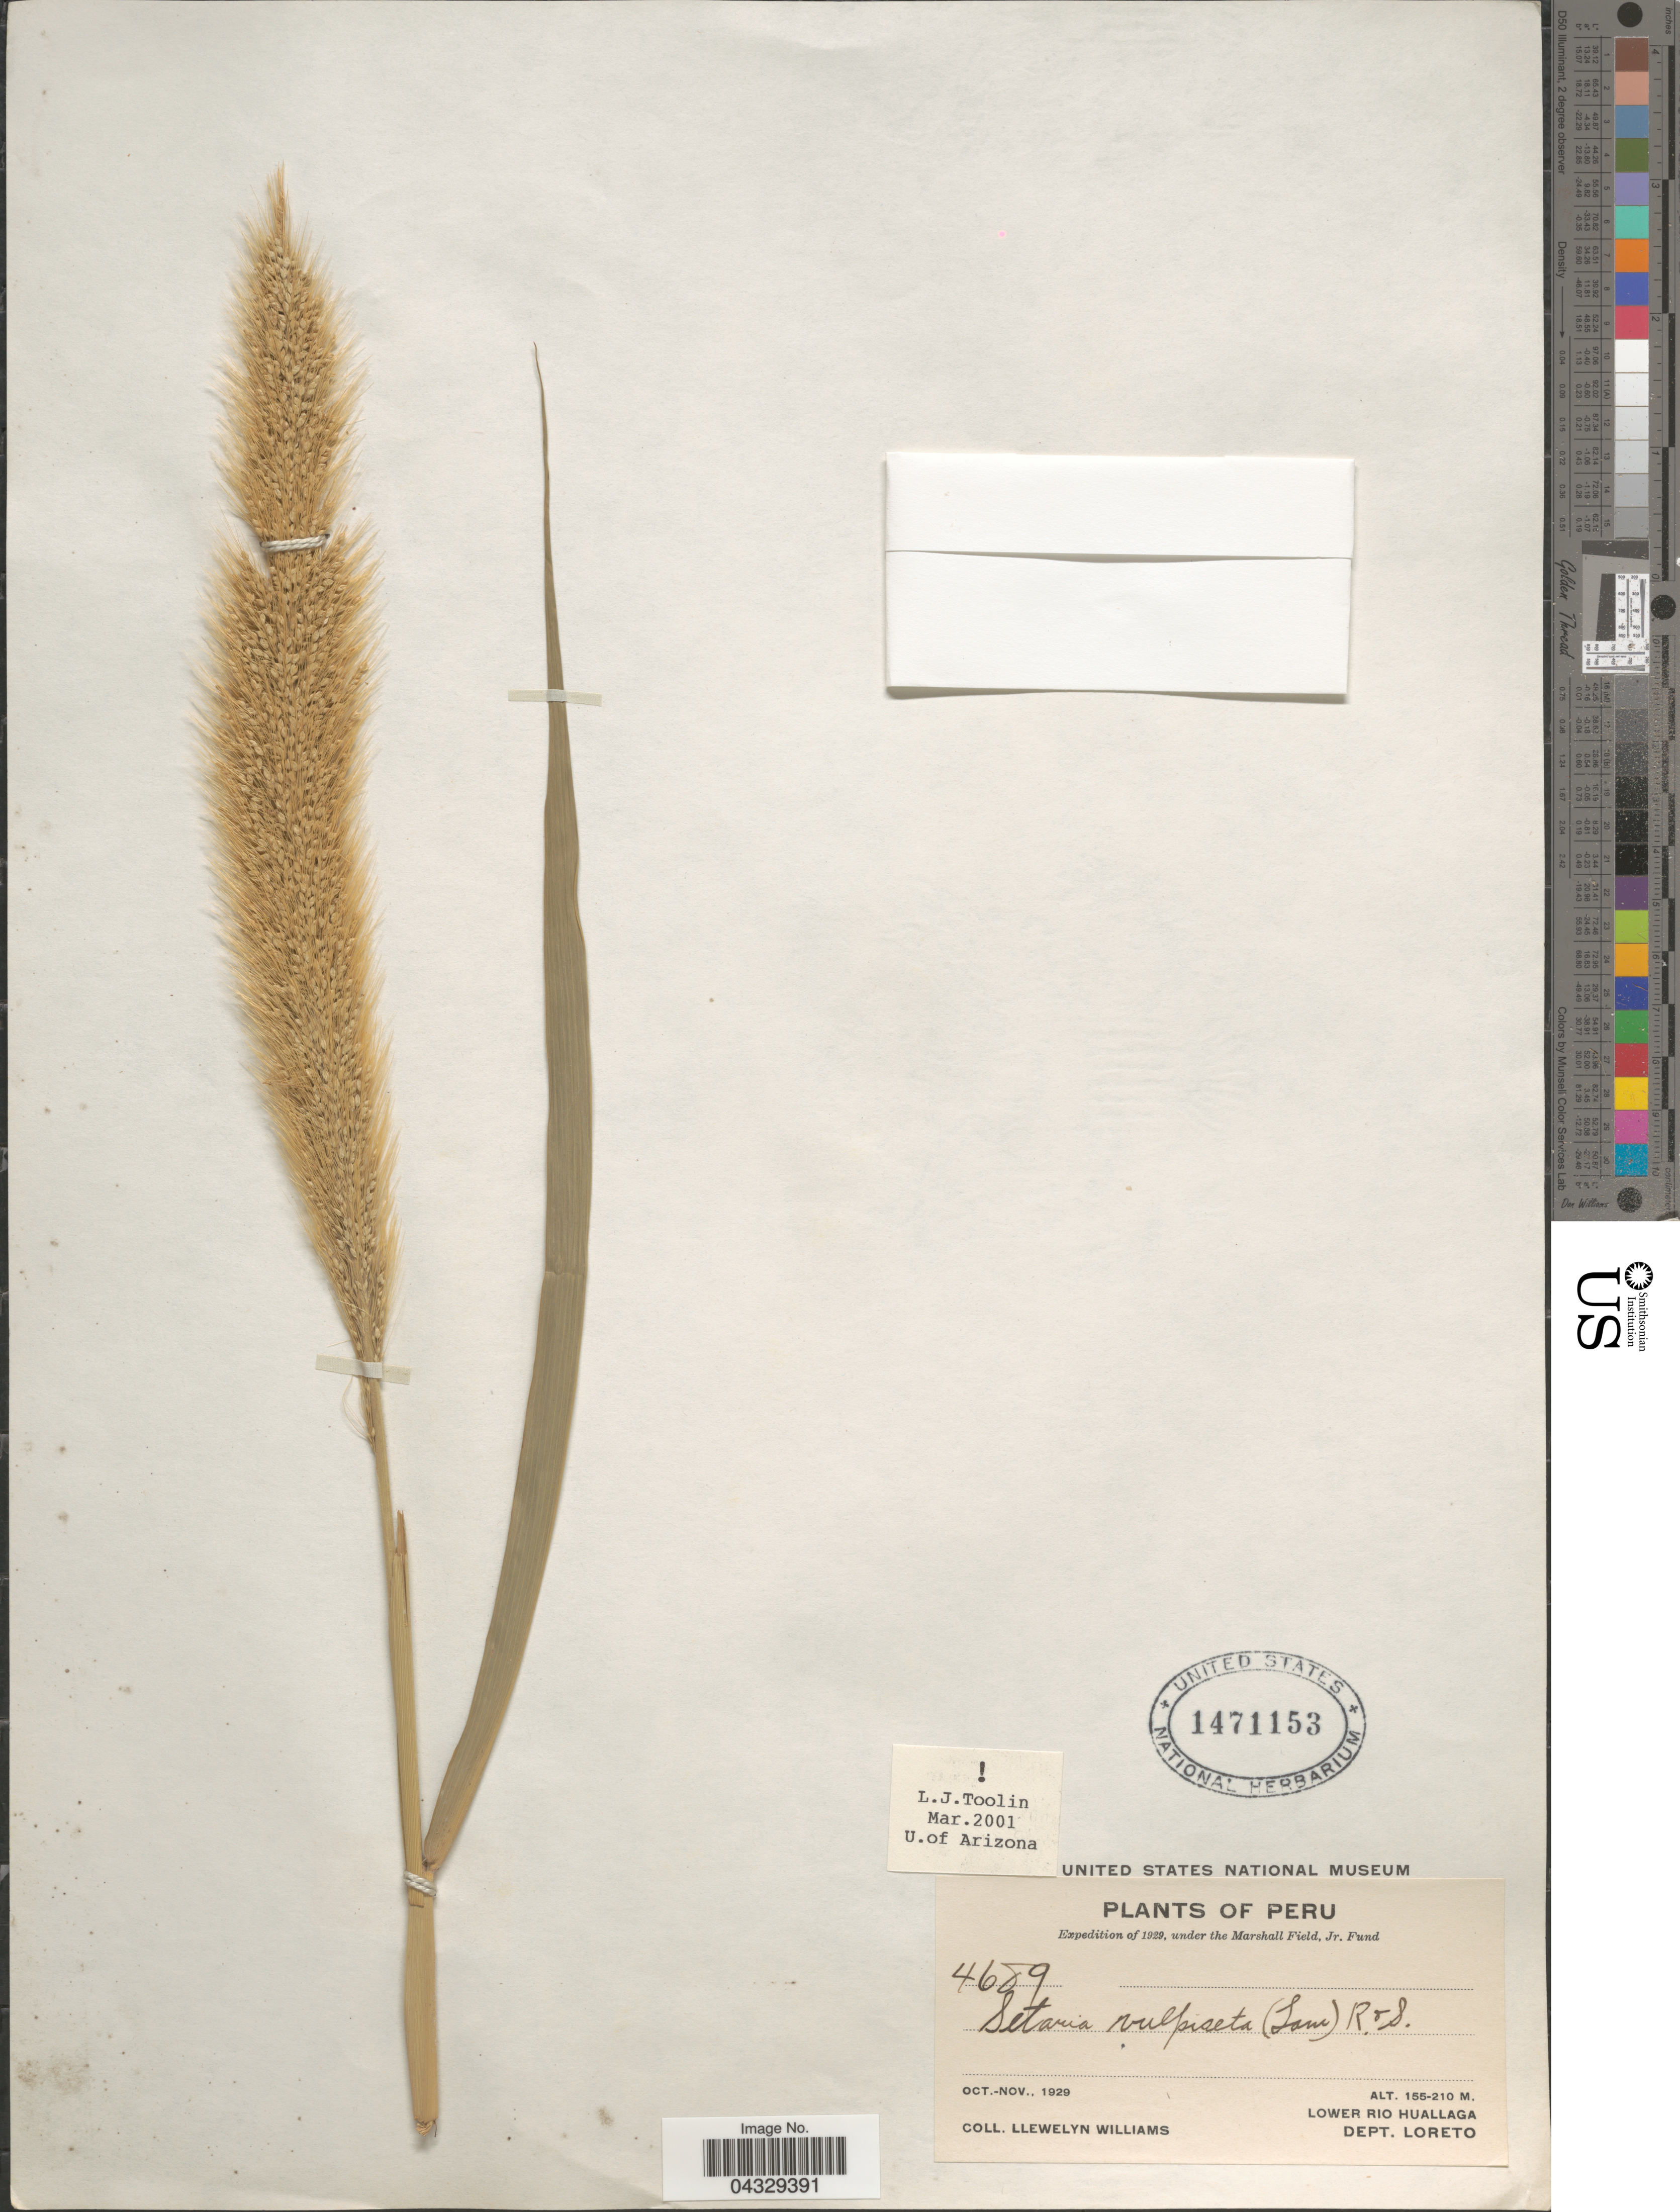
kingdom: Plantae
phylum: Tracheophyta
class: Liliopsida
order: Poales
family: Poaceae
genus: Setaria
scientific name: Setaria vulpiseta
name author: (Lam.) Roem. & Schult.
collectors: Ll. Williams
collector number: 4689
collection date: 1929-10/1929-11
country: Peru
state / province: Loreto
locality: Expedition of 1929. Lower Rio Huallaga. Dept. Loreto.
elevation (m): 155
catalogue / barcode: US 1471153